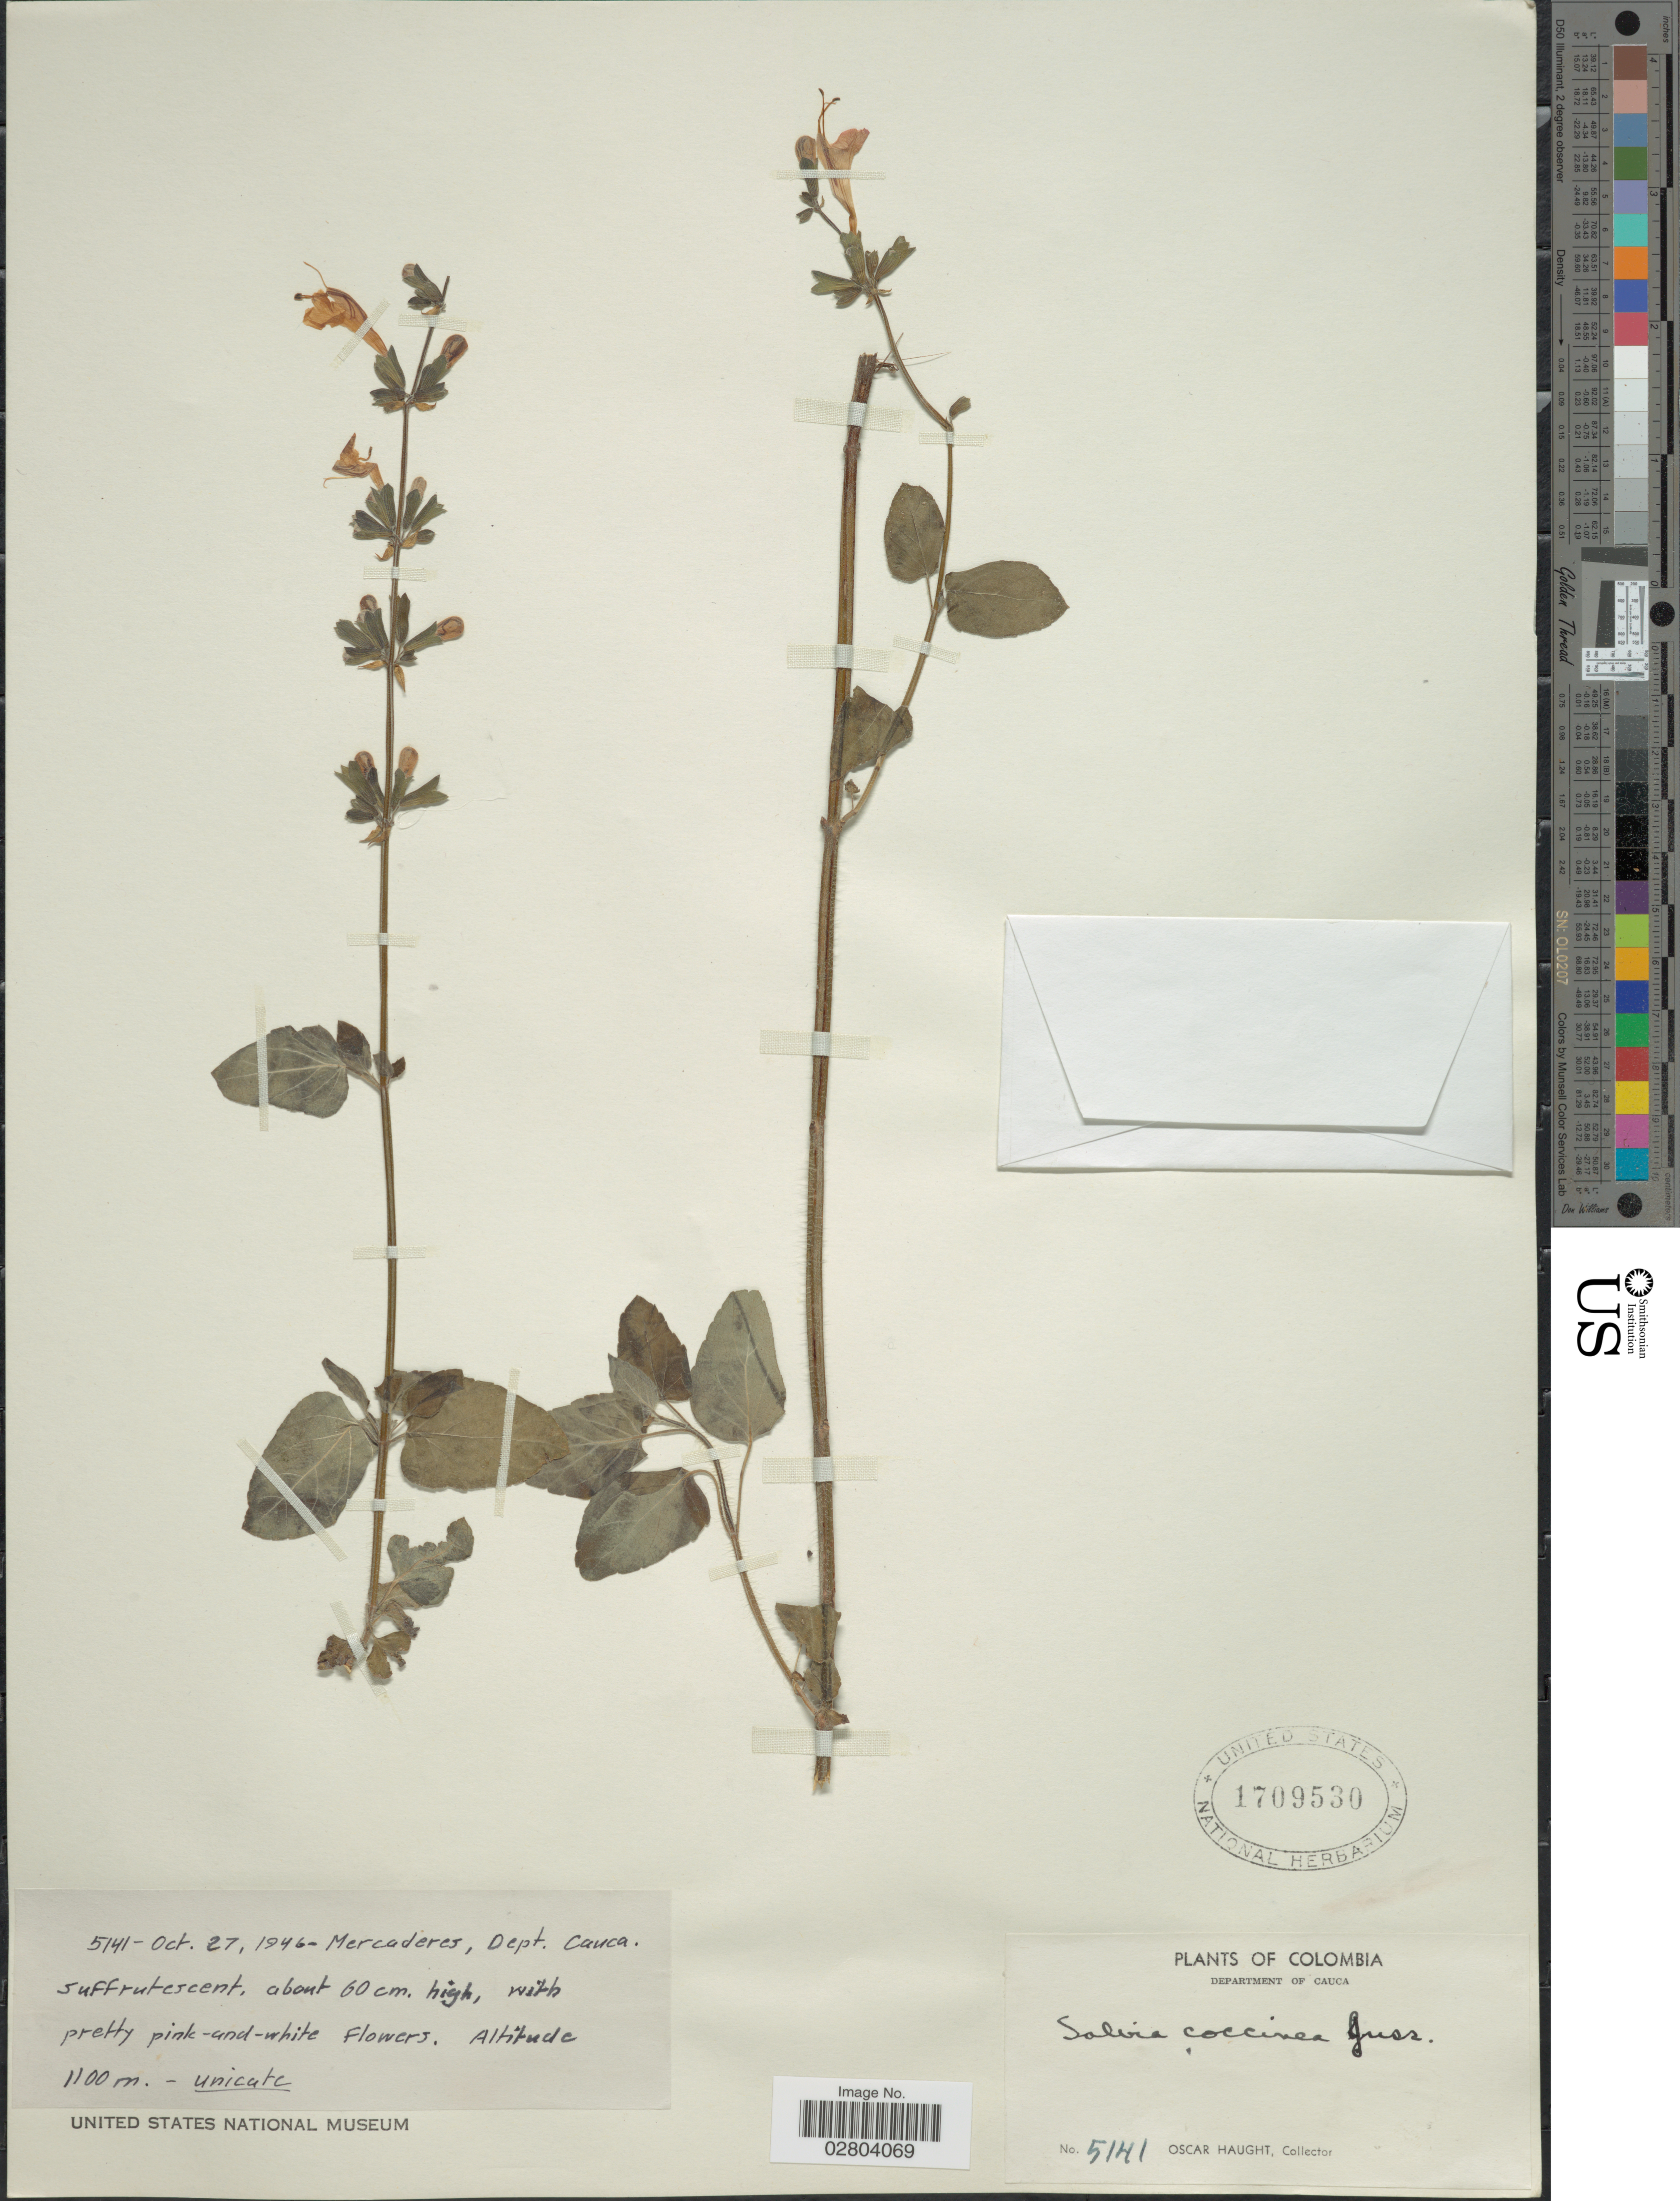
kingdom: Plantae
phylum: Tracheophyta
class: Magnoliopsida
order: Lamiales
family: Lamiaceae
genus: Salvia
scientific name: Salvia coccinea 'Naples Lavender'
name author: L. f. ex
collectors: O. L. Haught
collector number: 5141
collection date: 1946-10-27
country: Colombia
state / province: Cauca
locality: Mercaderes, Department of Cauca.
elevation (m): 1100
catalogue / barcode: US 1709530